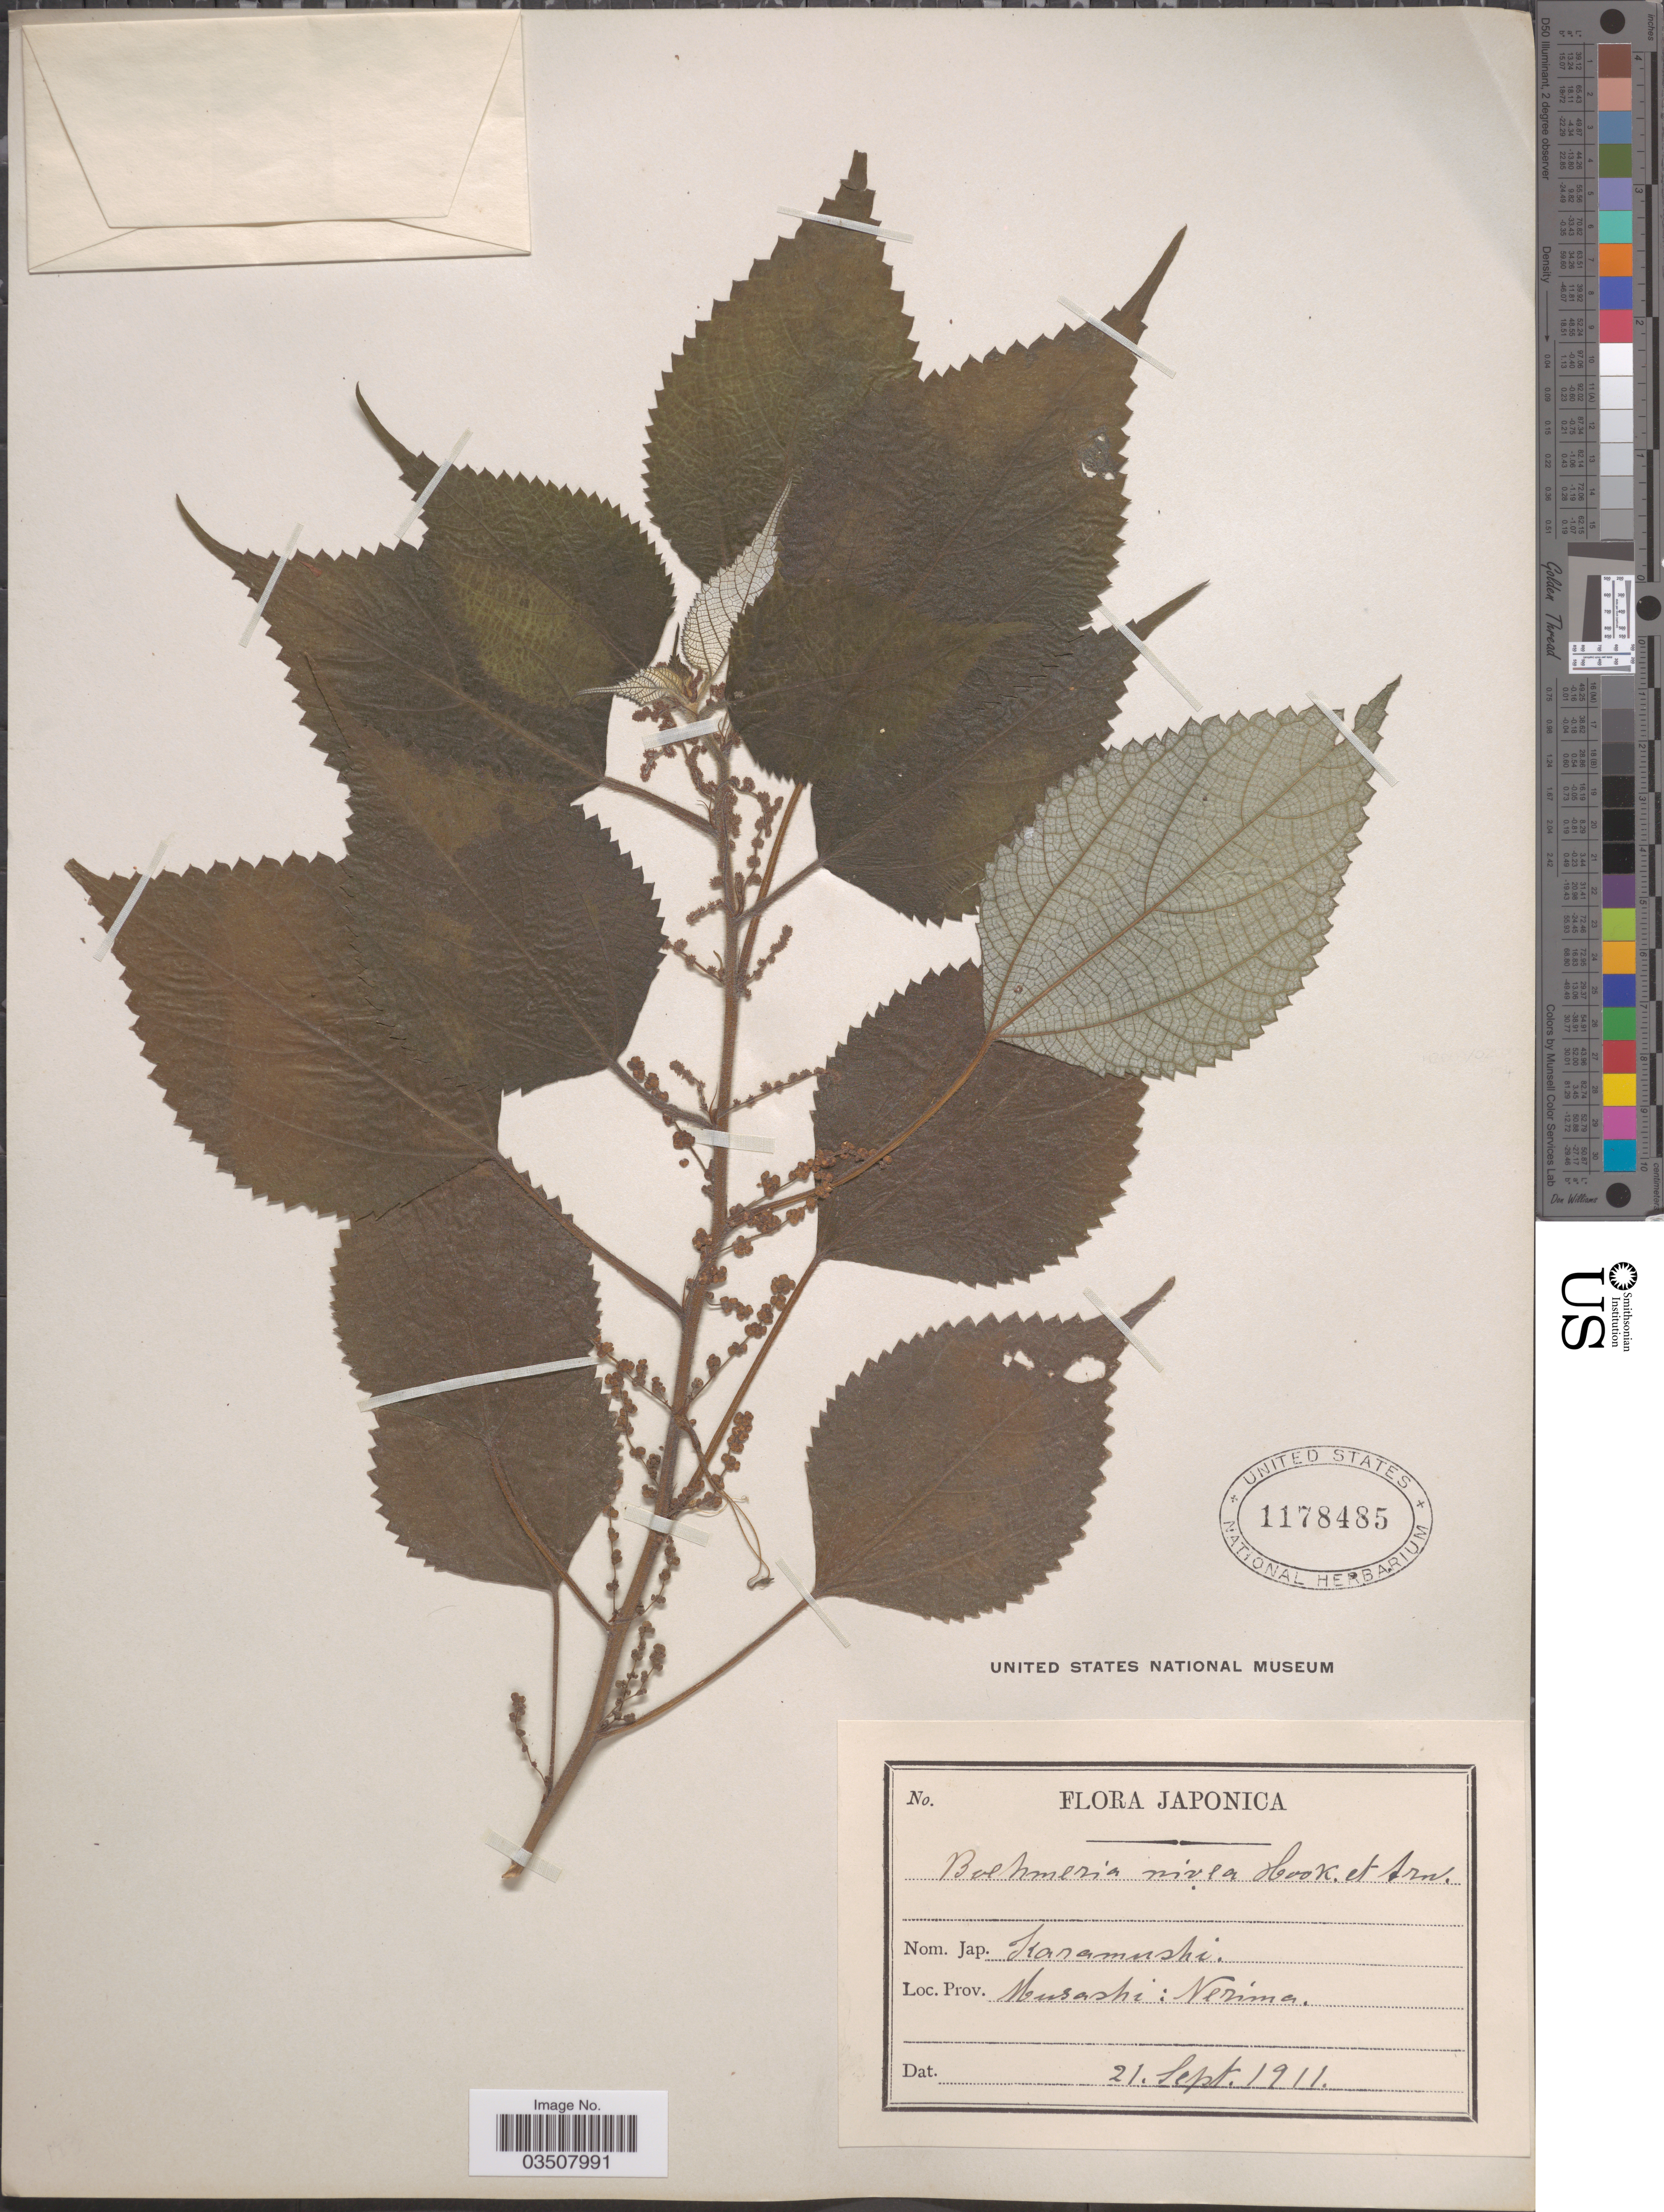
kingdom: Plantae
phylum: Tracheophyta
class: Magnoliopsida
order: Rosales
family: Urticaceae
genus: Boehmeria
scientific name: Boehmeria nivea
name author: (L.) Gaudich.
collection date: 1911-09-21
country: Japan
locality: Musashi; Nerima.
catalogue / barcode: US 1178485